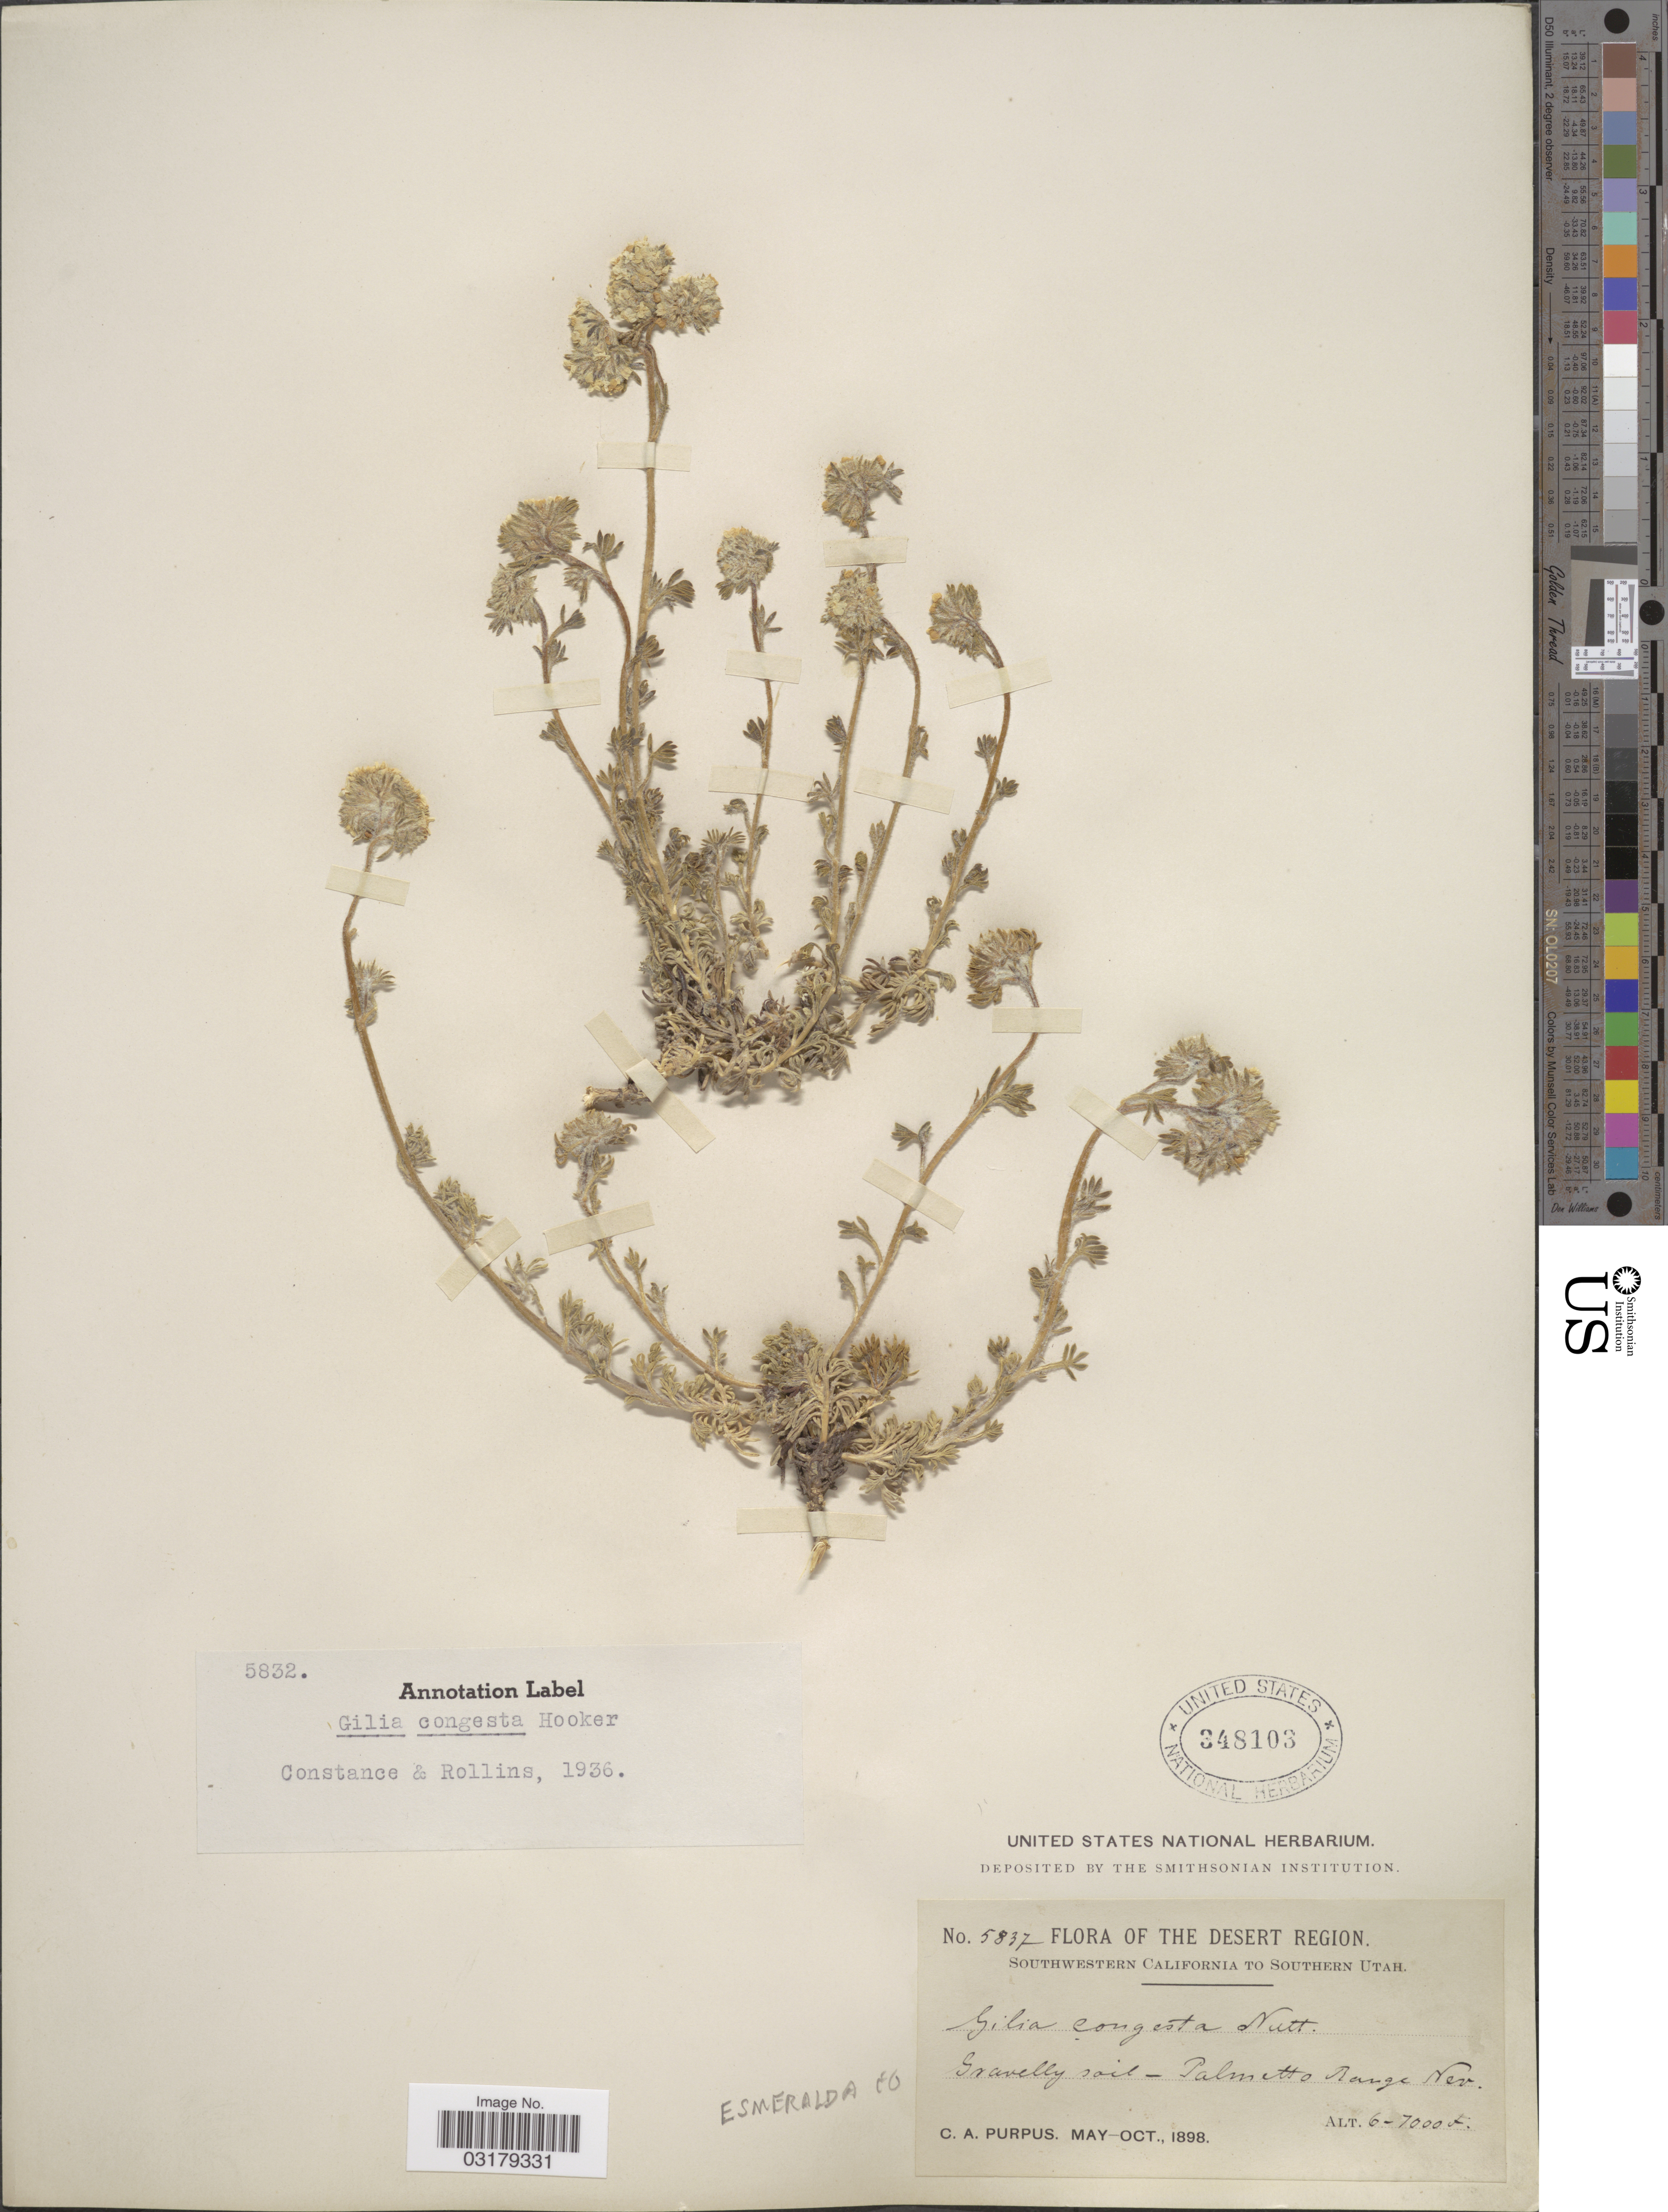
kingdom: Plantae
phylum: Tracheophyta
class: Magnoliopsida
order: Ericales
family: Polemoniaceae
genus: Ipomopsis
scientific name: Ipomopsis congesta var. palmifrons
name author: Brand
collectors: C. A. Purpus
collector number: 5837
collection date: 1898-05/1898-10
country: United States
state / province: Nevada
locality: The Desert Region. Palmetto Range Nev. Esmeralda Co.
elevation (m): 1829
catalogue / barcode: US 348103